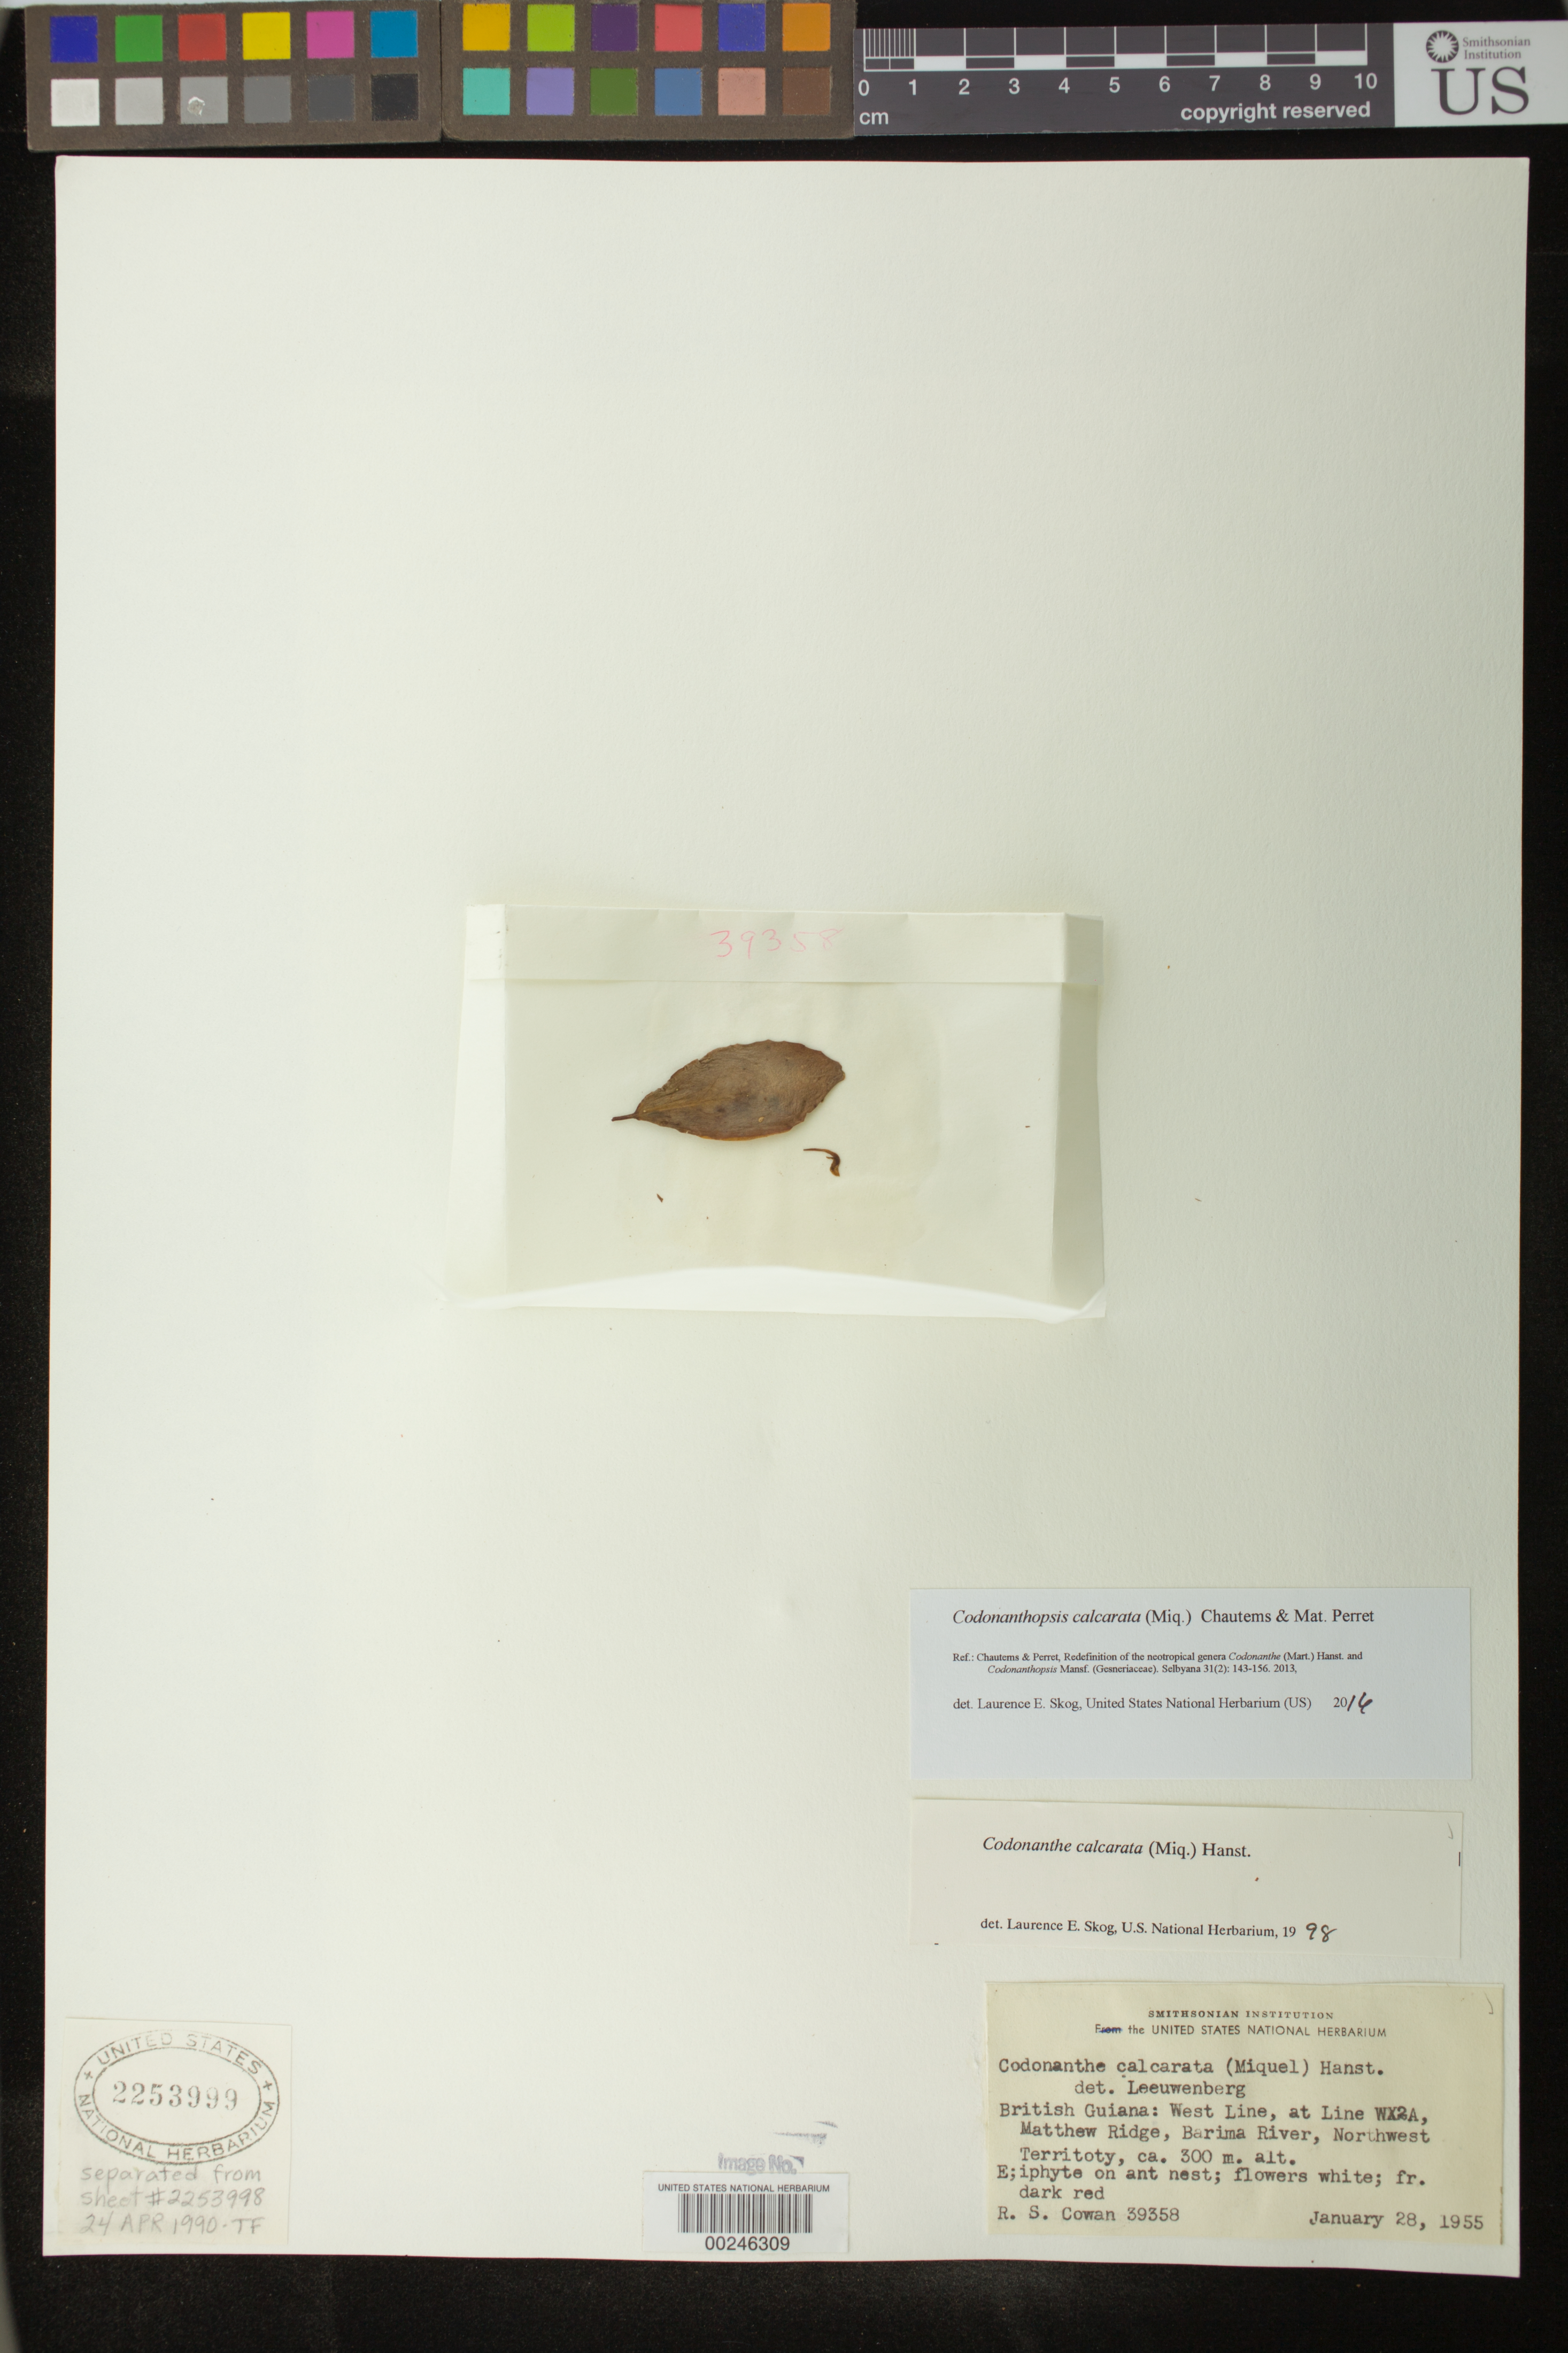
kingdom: Plantae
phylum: Tracheophyta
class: Magnoliopsida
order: Lamiales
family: Gesneriaceae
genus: Codonanthopsis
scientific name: Codonanthopsis calcarata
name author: (Miq.) Chautems & Mat.Perret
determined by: Skog, Laurence E.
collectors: R. S. Cowan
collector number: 39358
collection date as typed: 28 Jan 1955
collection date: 1955-01-28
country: Guyana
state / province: Barima-Waini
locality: West Line, at Line WX2A, Matthew Ridge, Barima River, Northwest Territory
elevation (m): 300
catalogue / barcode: US 2253999